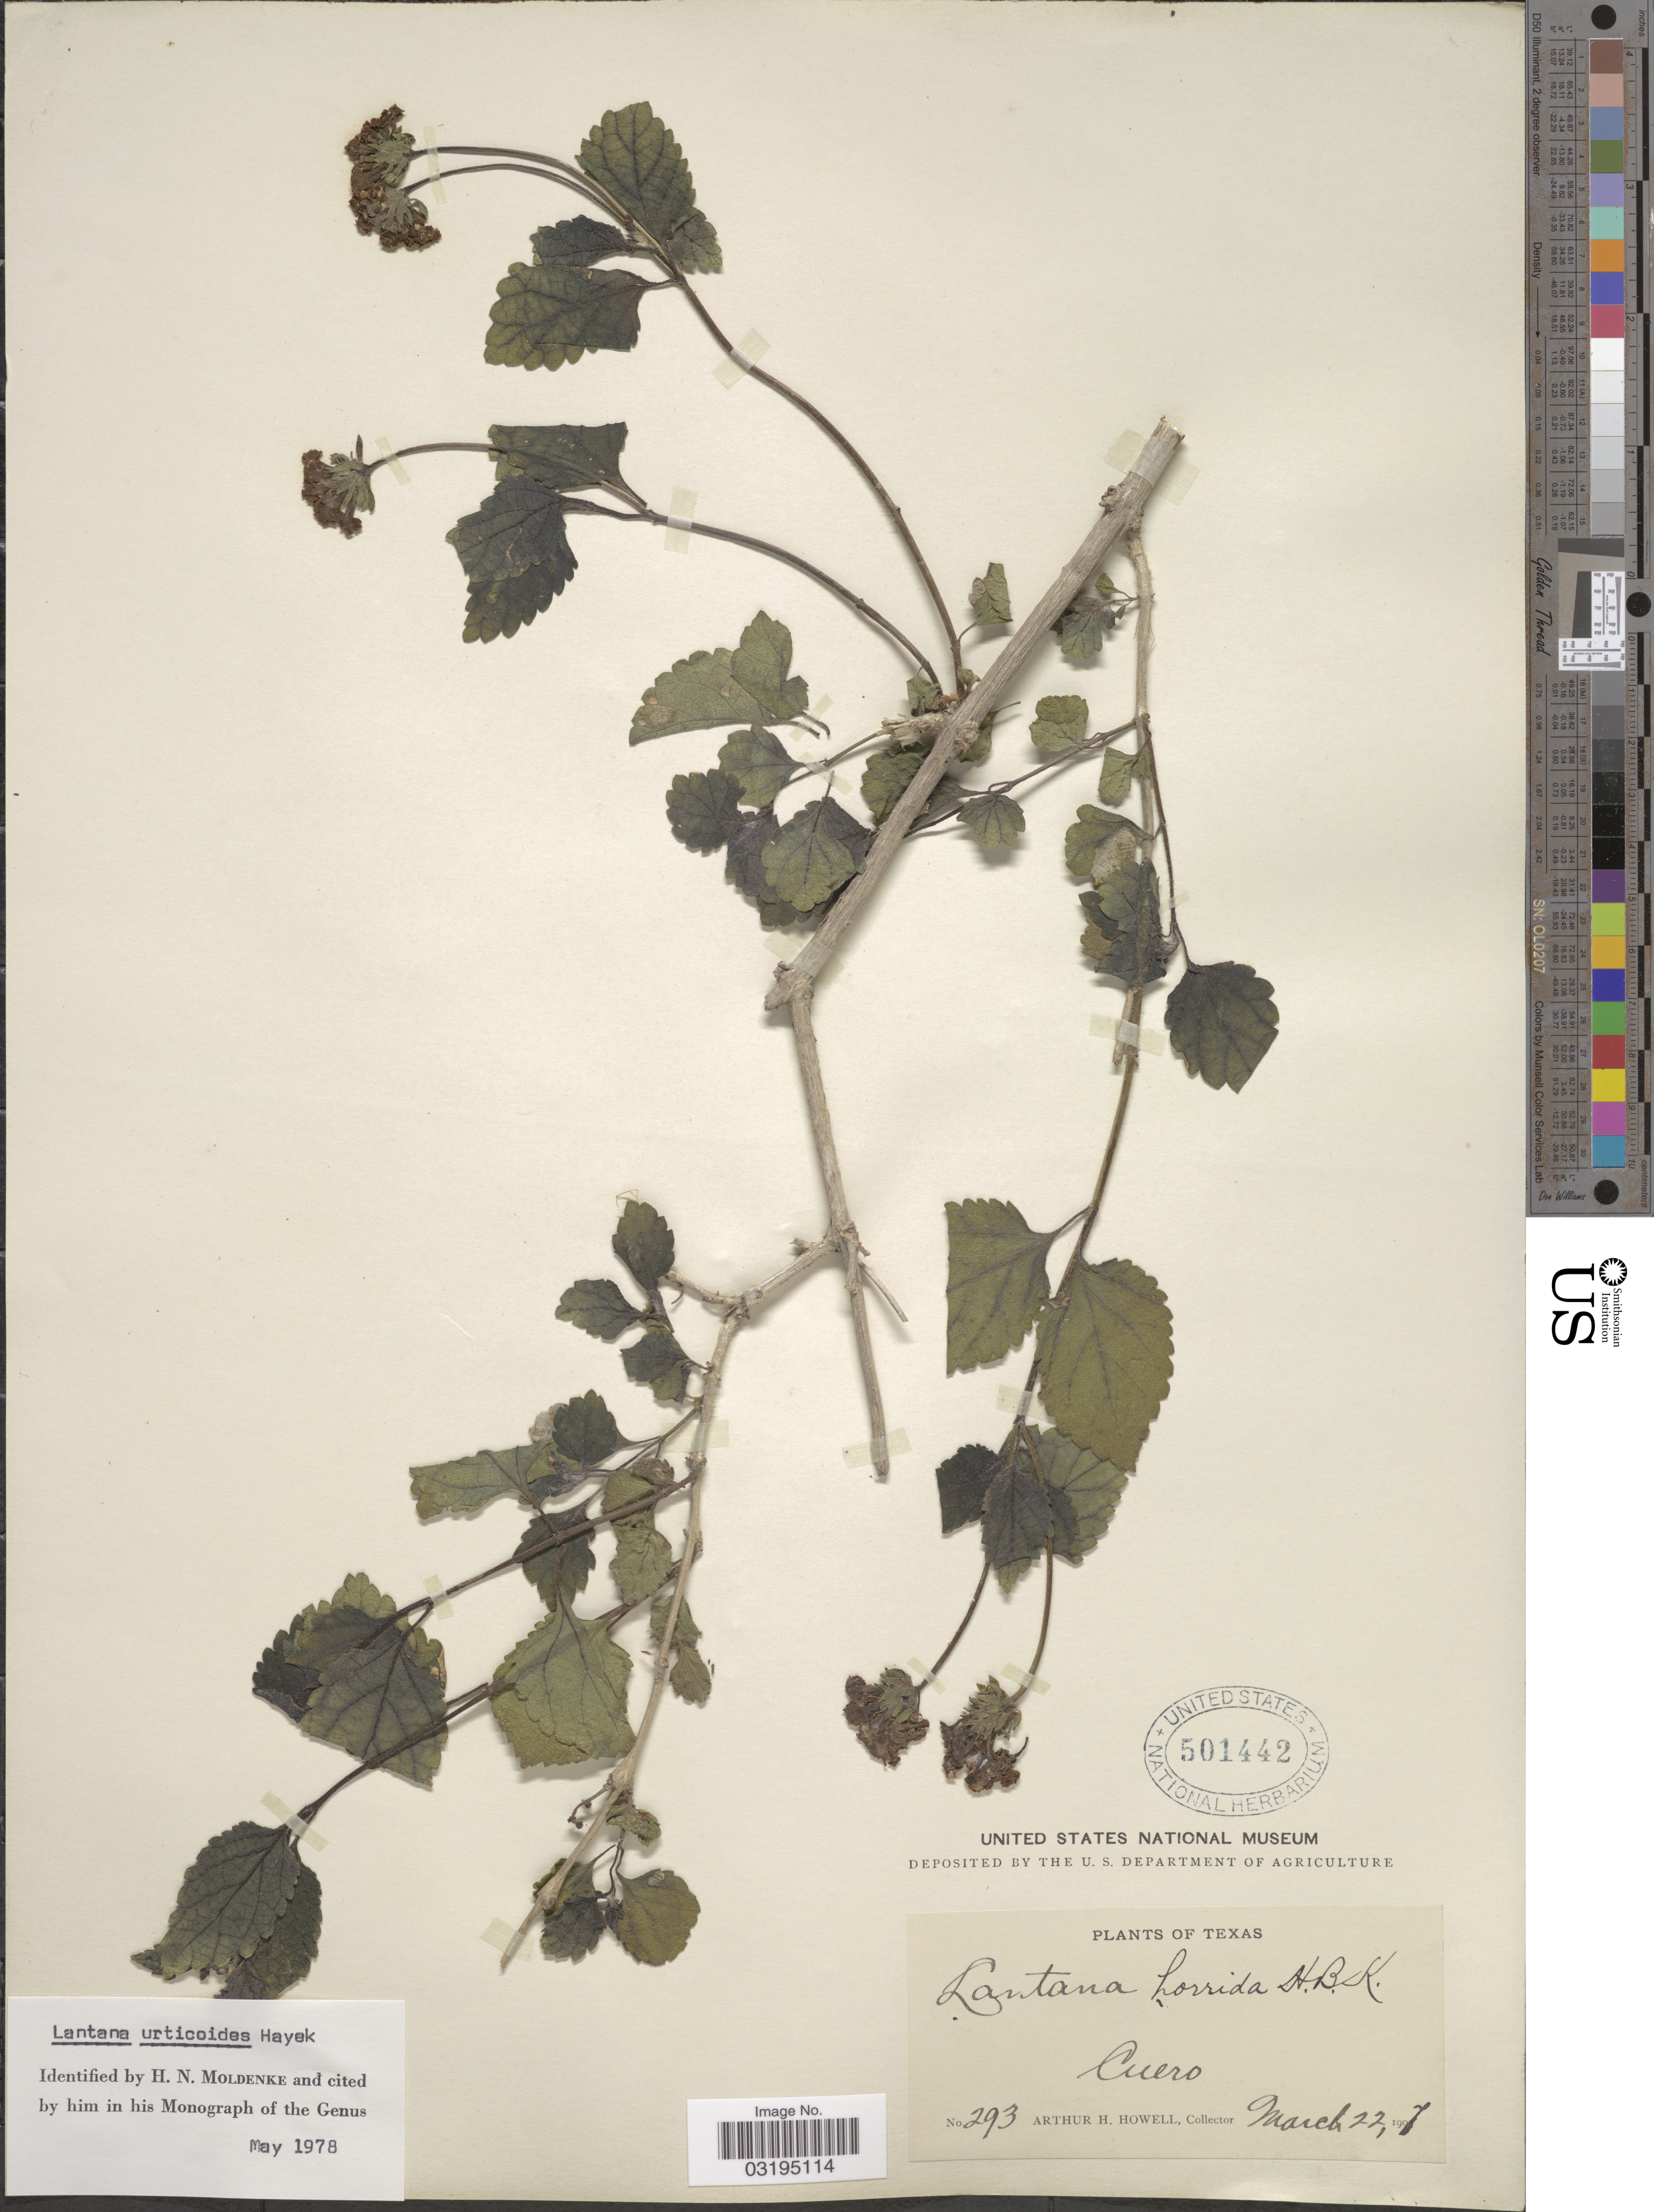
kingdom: Plantae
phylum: Tracheophyta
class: Magnoliopsida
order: Lamiales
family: Verbenaceae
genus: Lantana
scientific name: Lantana urticoides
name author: Hayek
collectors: A. H. Howell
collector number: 293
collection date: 1907-03-22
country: United States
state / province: Texas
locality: Cuero.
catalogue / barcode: US 501442